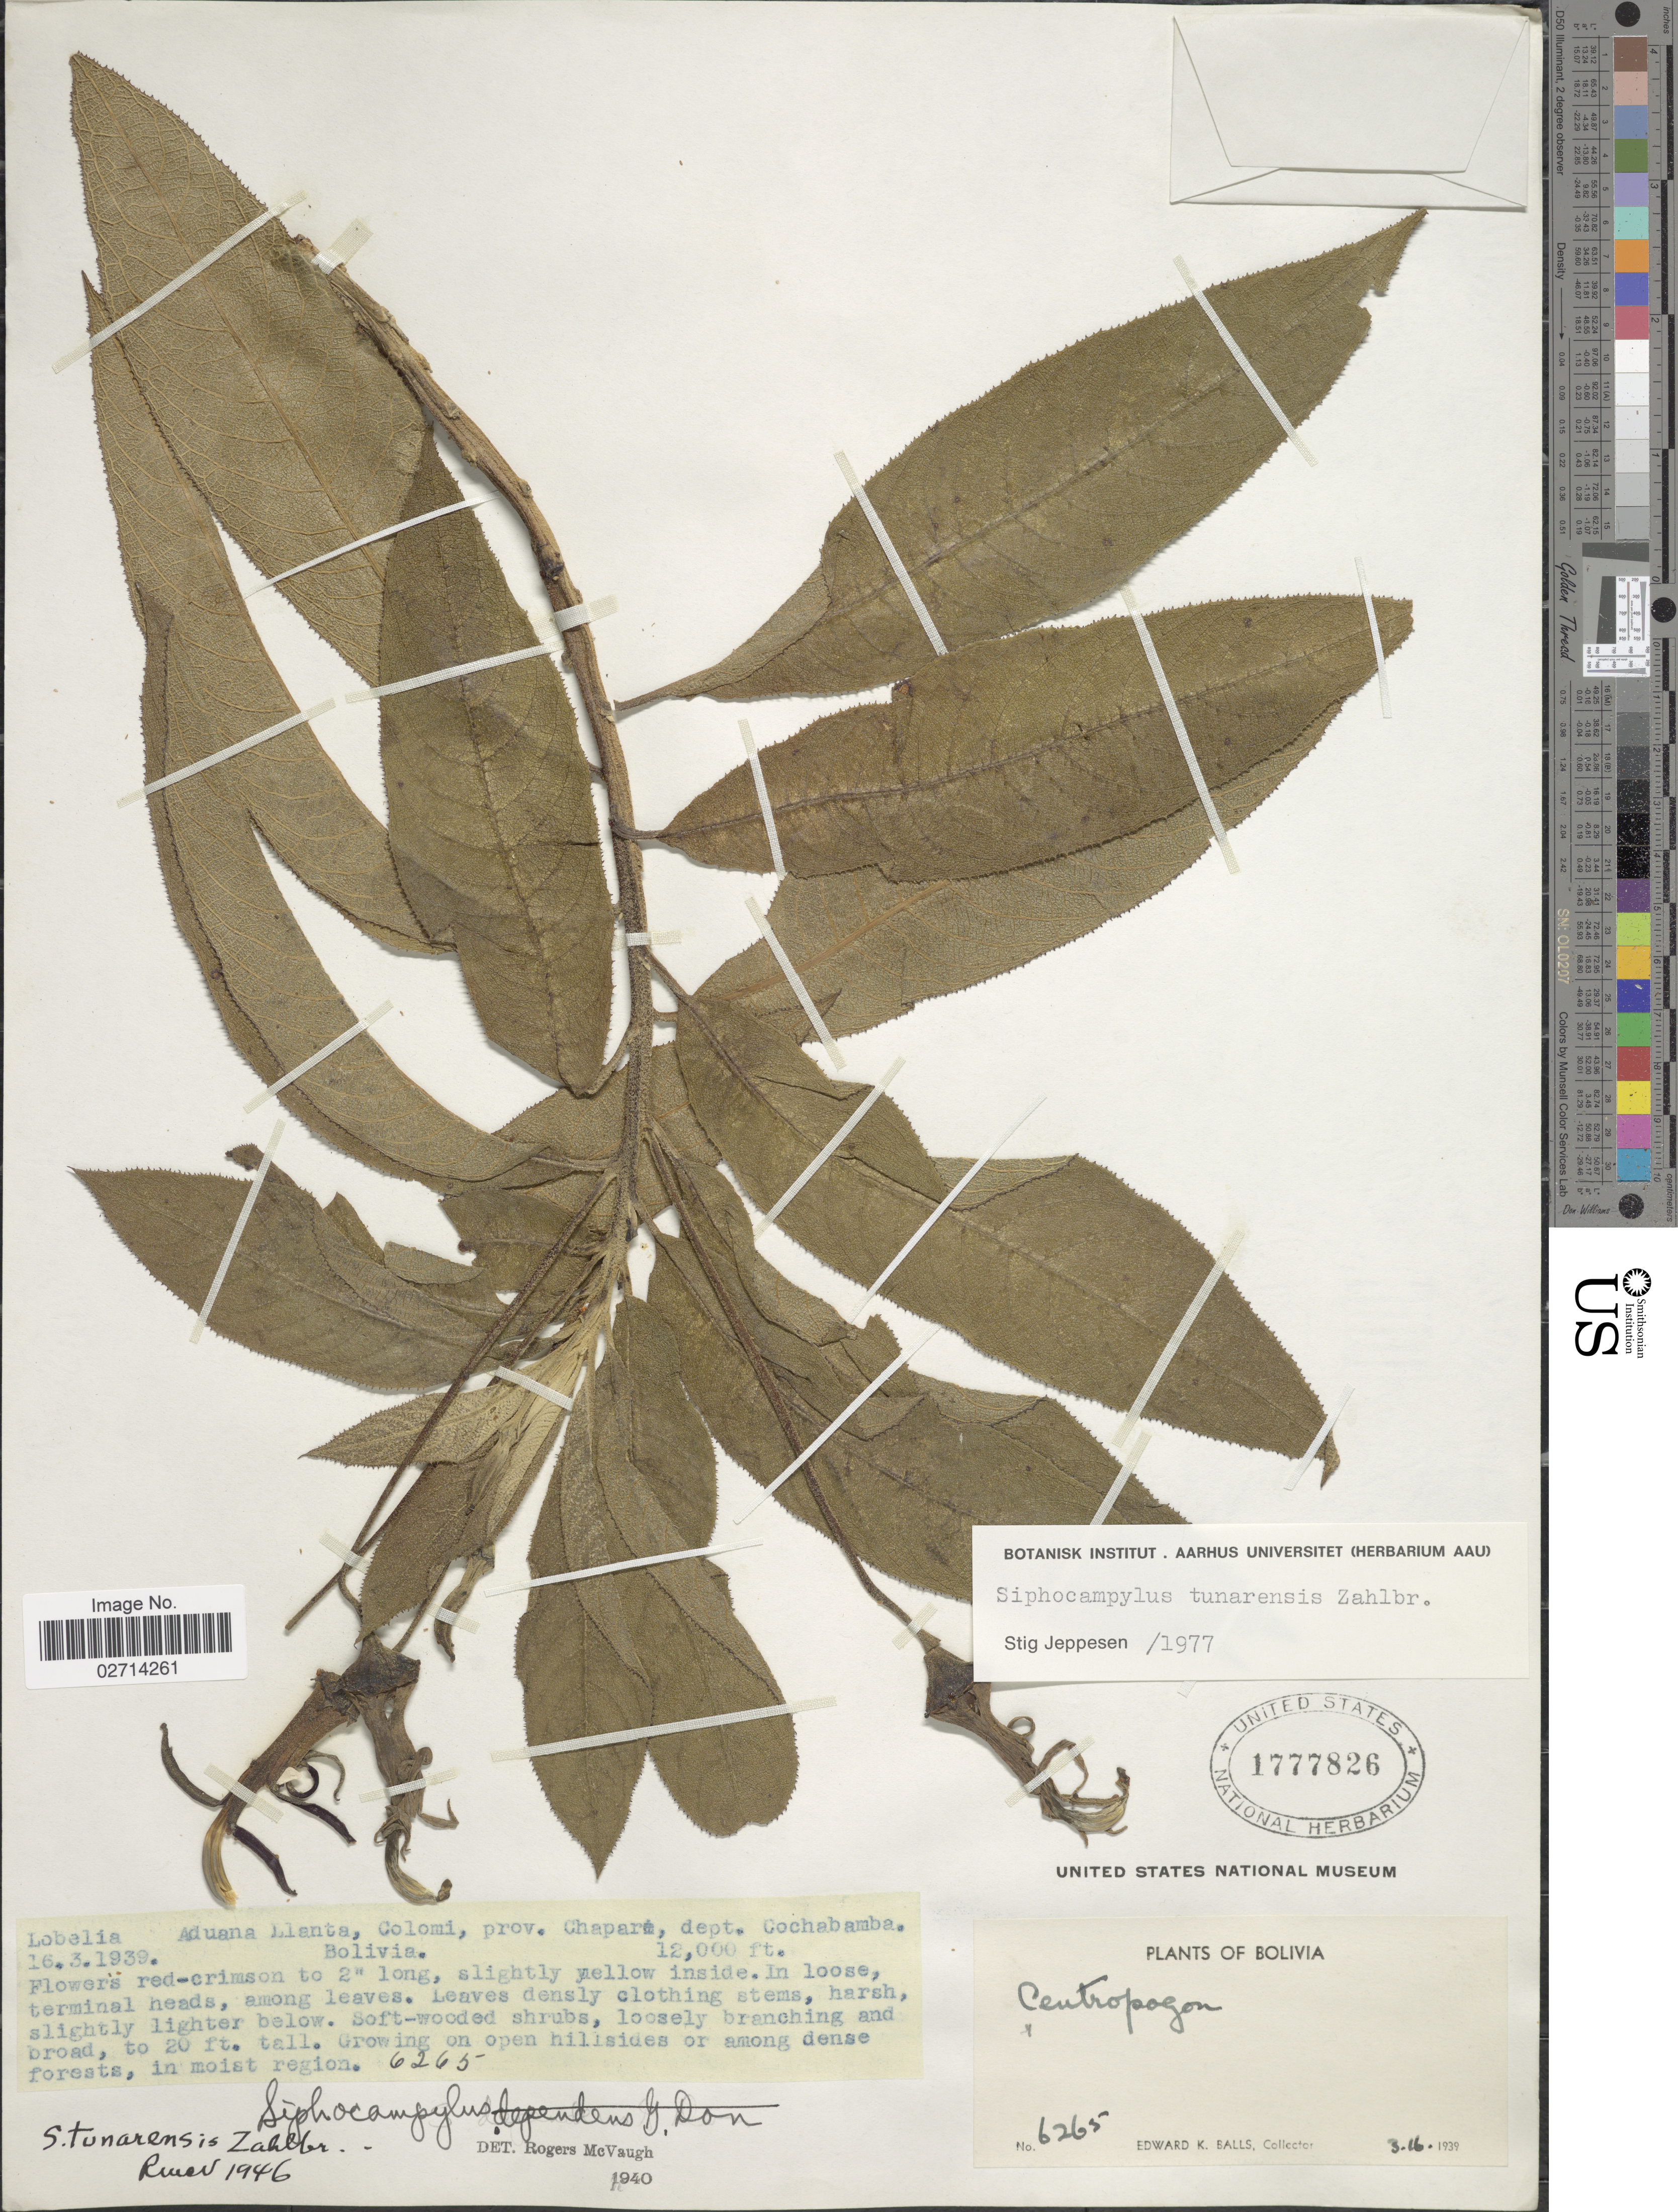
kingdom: Plantae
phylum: Tracheophyta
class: Magnoliopsida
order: Asterales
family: Campanulaceae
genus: Siphocampylus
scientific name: Siphocampylus tunarensis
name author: Zahlbr.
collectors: E. K. Balls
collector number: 6265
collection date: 1939-03-16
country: Bolivia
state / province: Cochabamba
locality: Aduana Llanta, prov. Chapare on open hillsides or among dense forests, in moist region.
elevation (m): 3658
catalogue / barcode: US 1777826